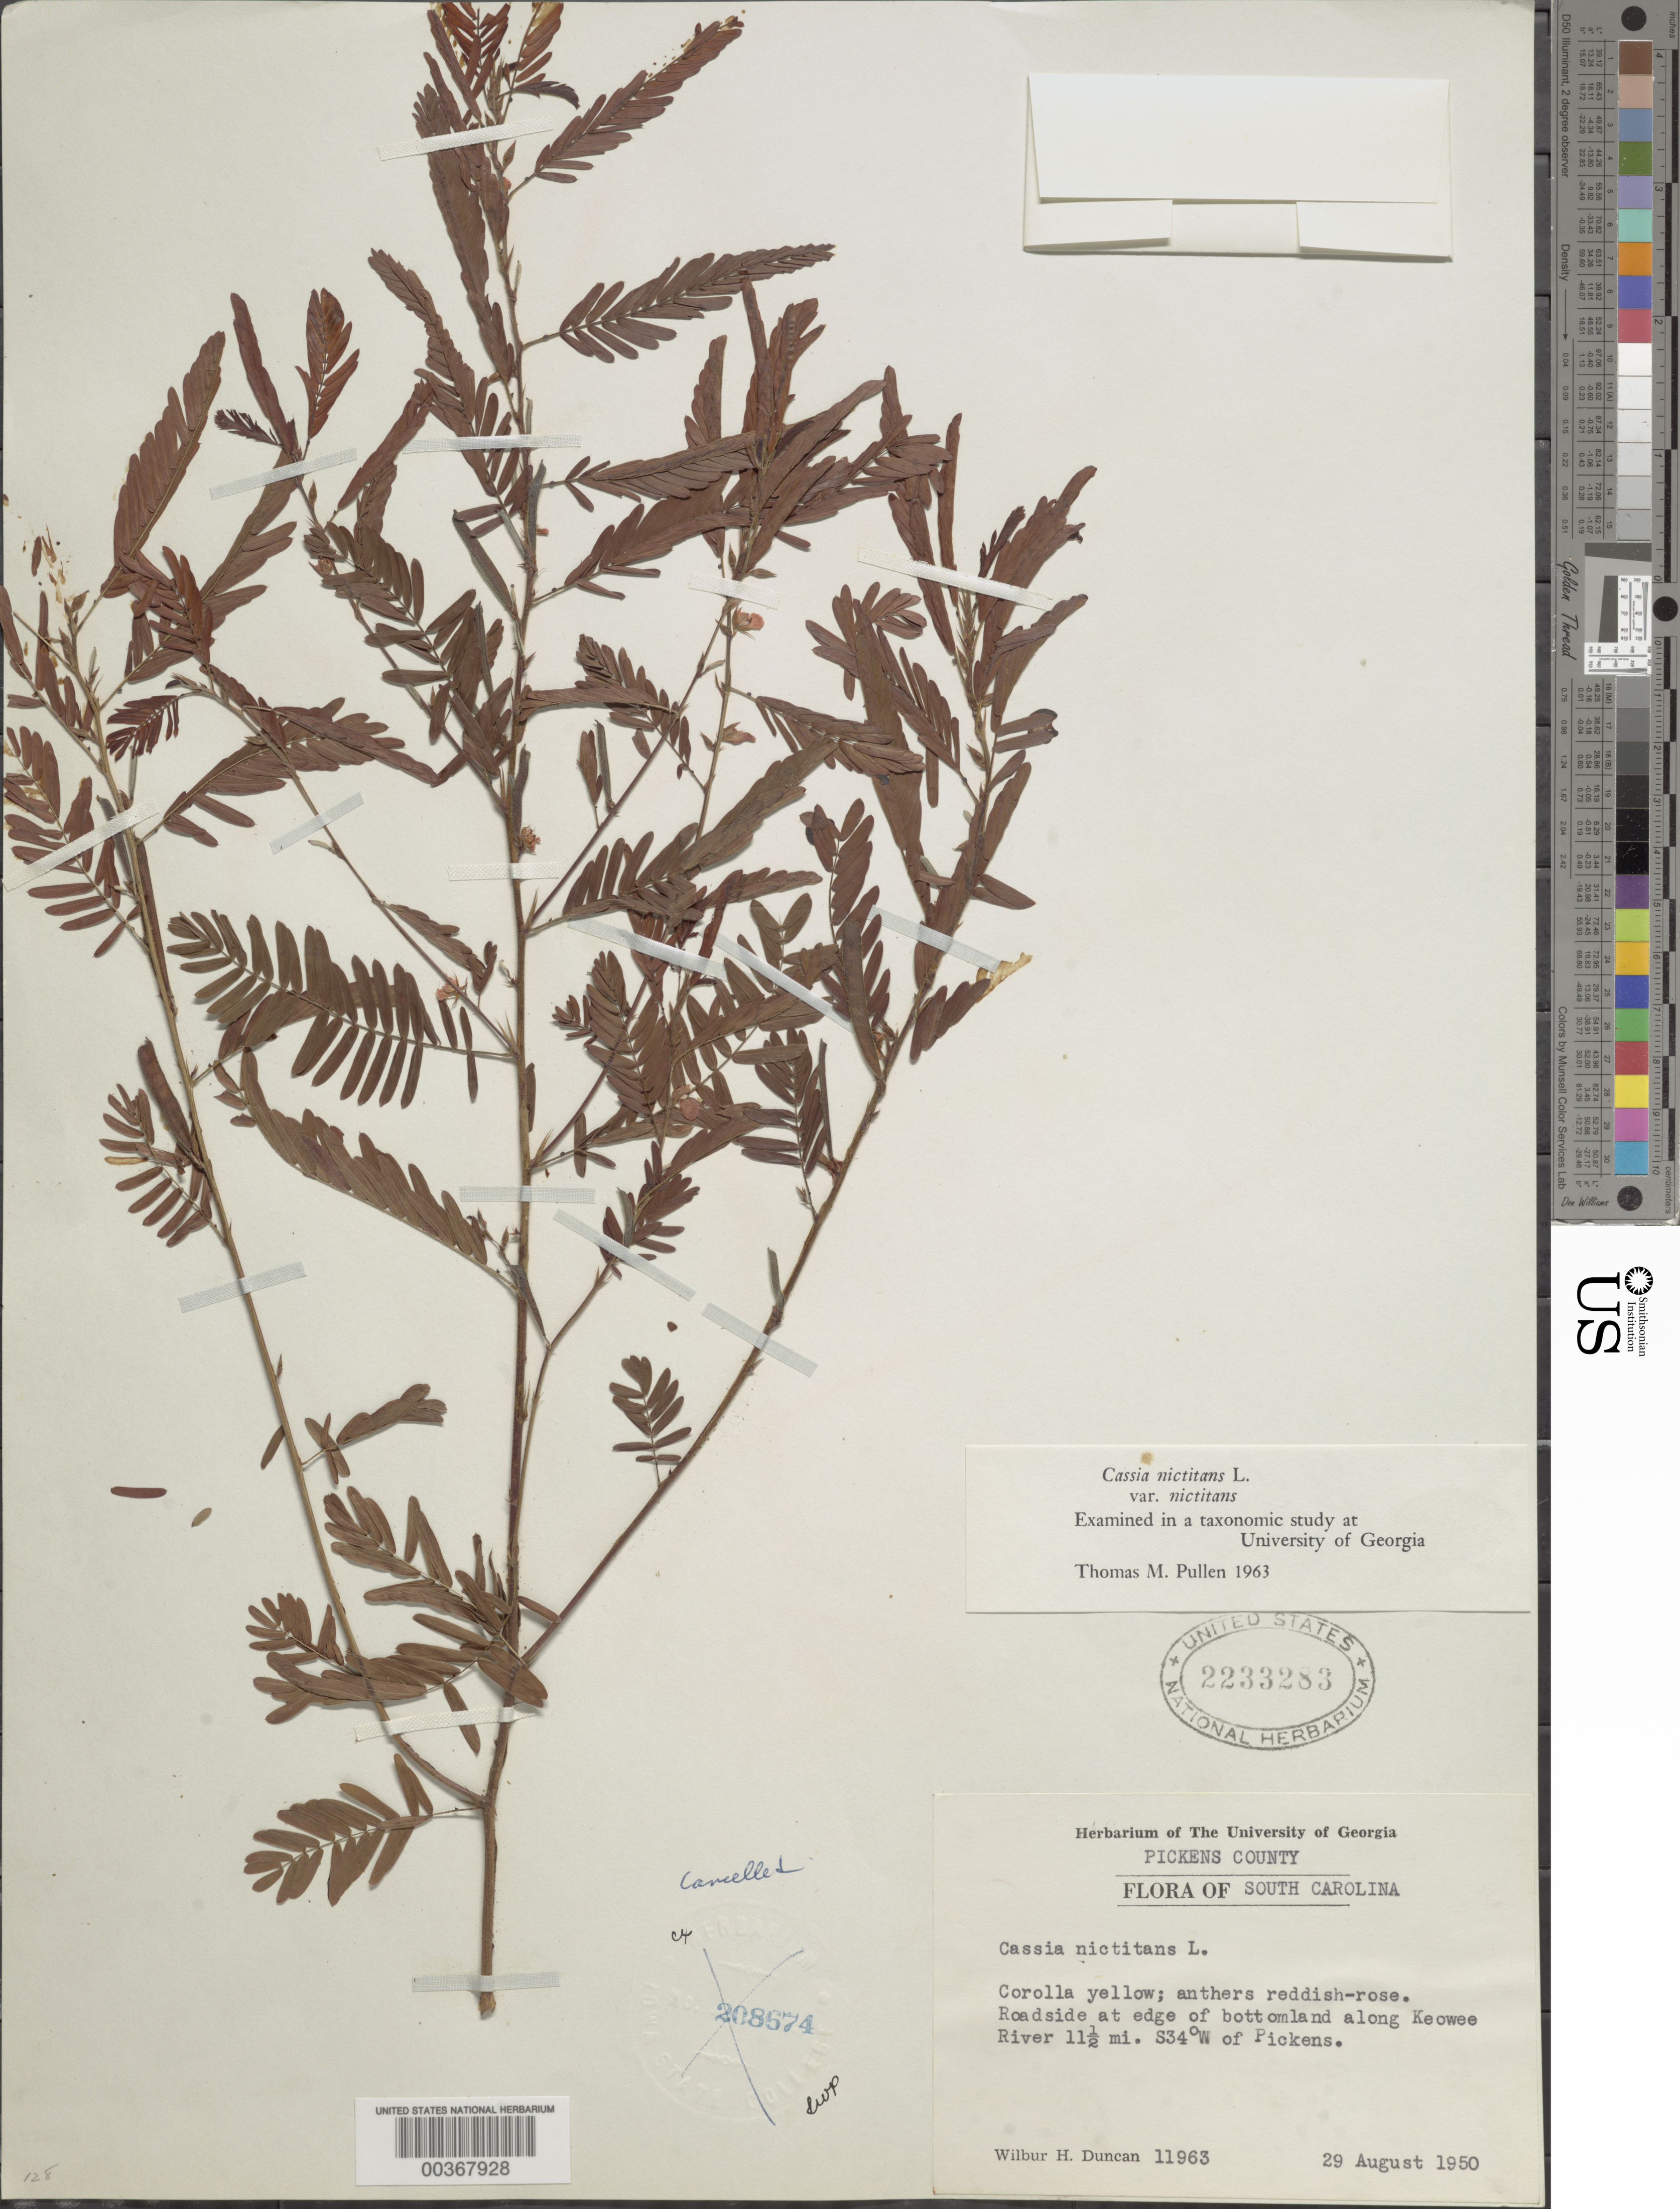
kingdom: Plantae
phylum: Tracheophyta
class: Magnoliopsida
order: Fabales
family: Fabaceae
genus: Chamaecrista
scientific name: Chamaecrista nictitans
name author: (L.) Moench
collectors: W. H. Duncan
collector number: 11963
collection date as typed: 29 Aug 1950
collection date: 1950-08-29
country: United States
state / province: South Carolina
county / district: Pickens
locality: Along keowee river, 11.5 mi w of pickens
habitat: Roadside ate edge of bottomland along river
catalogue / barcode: US 2233283